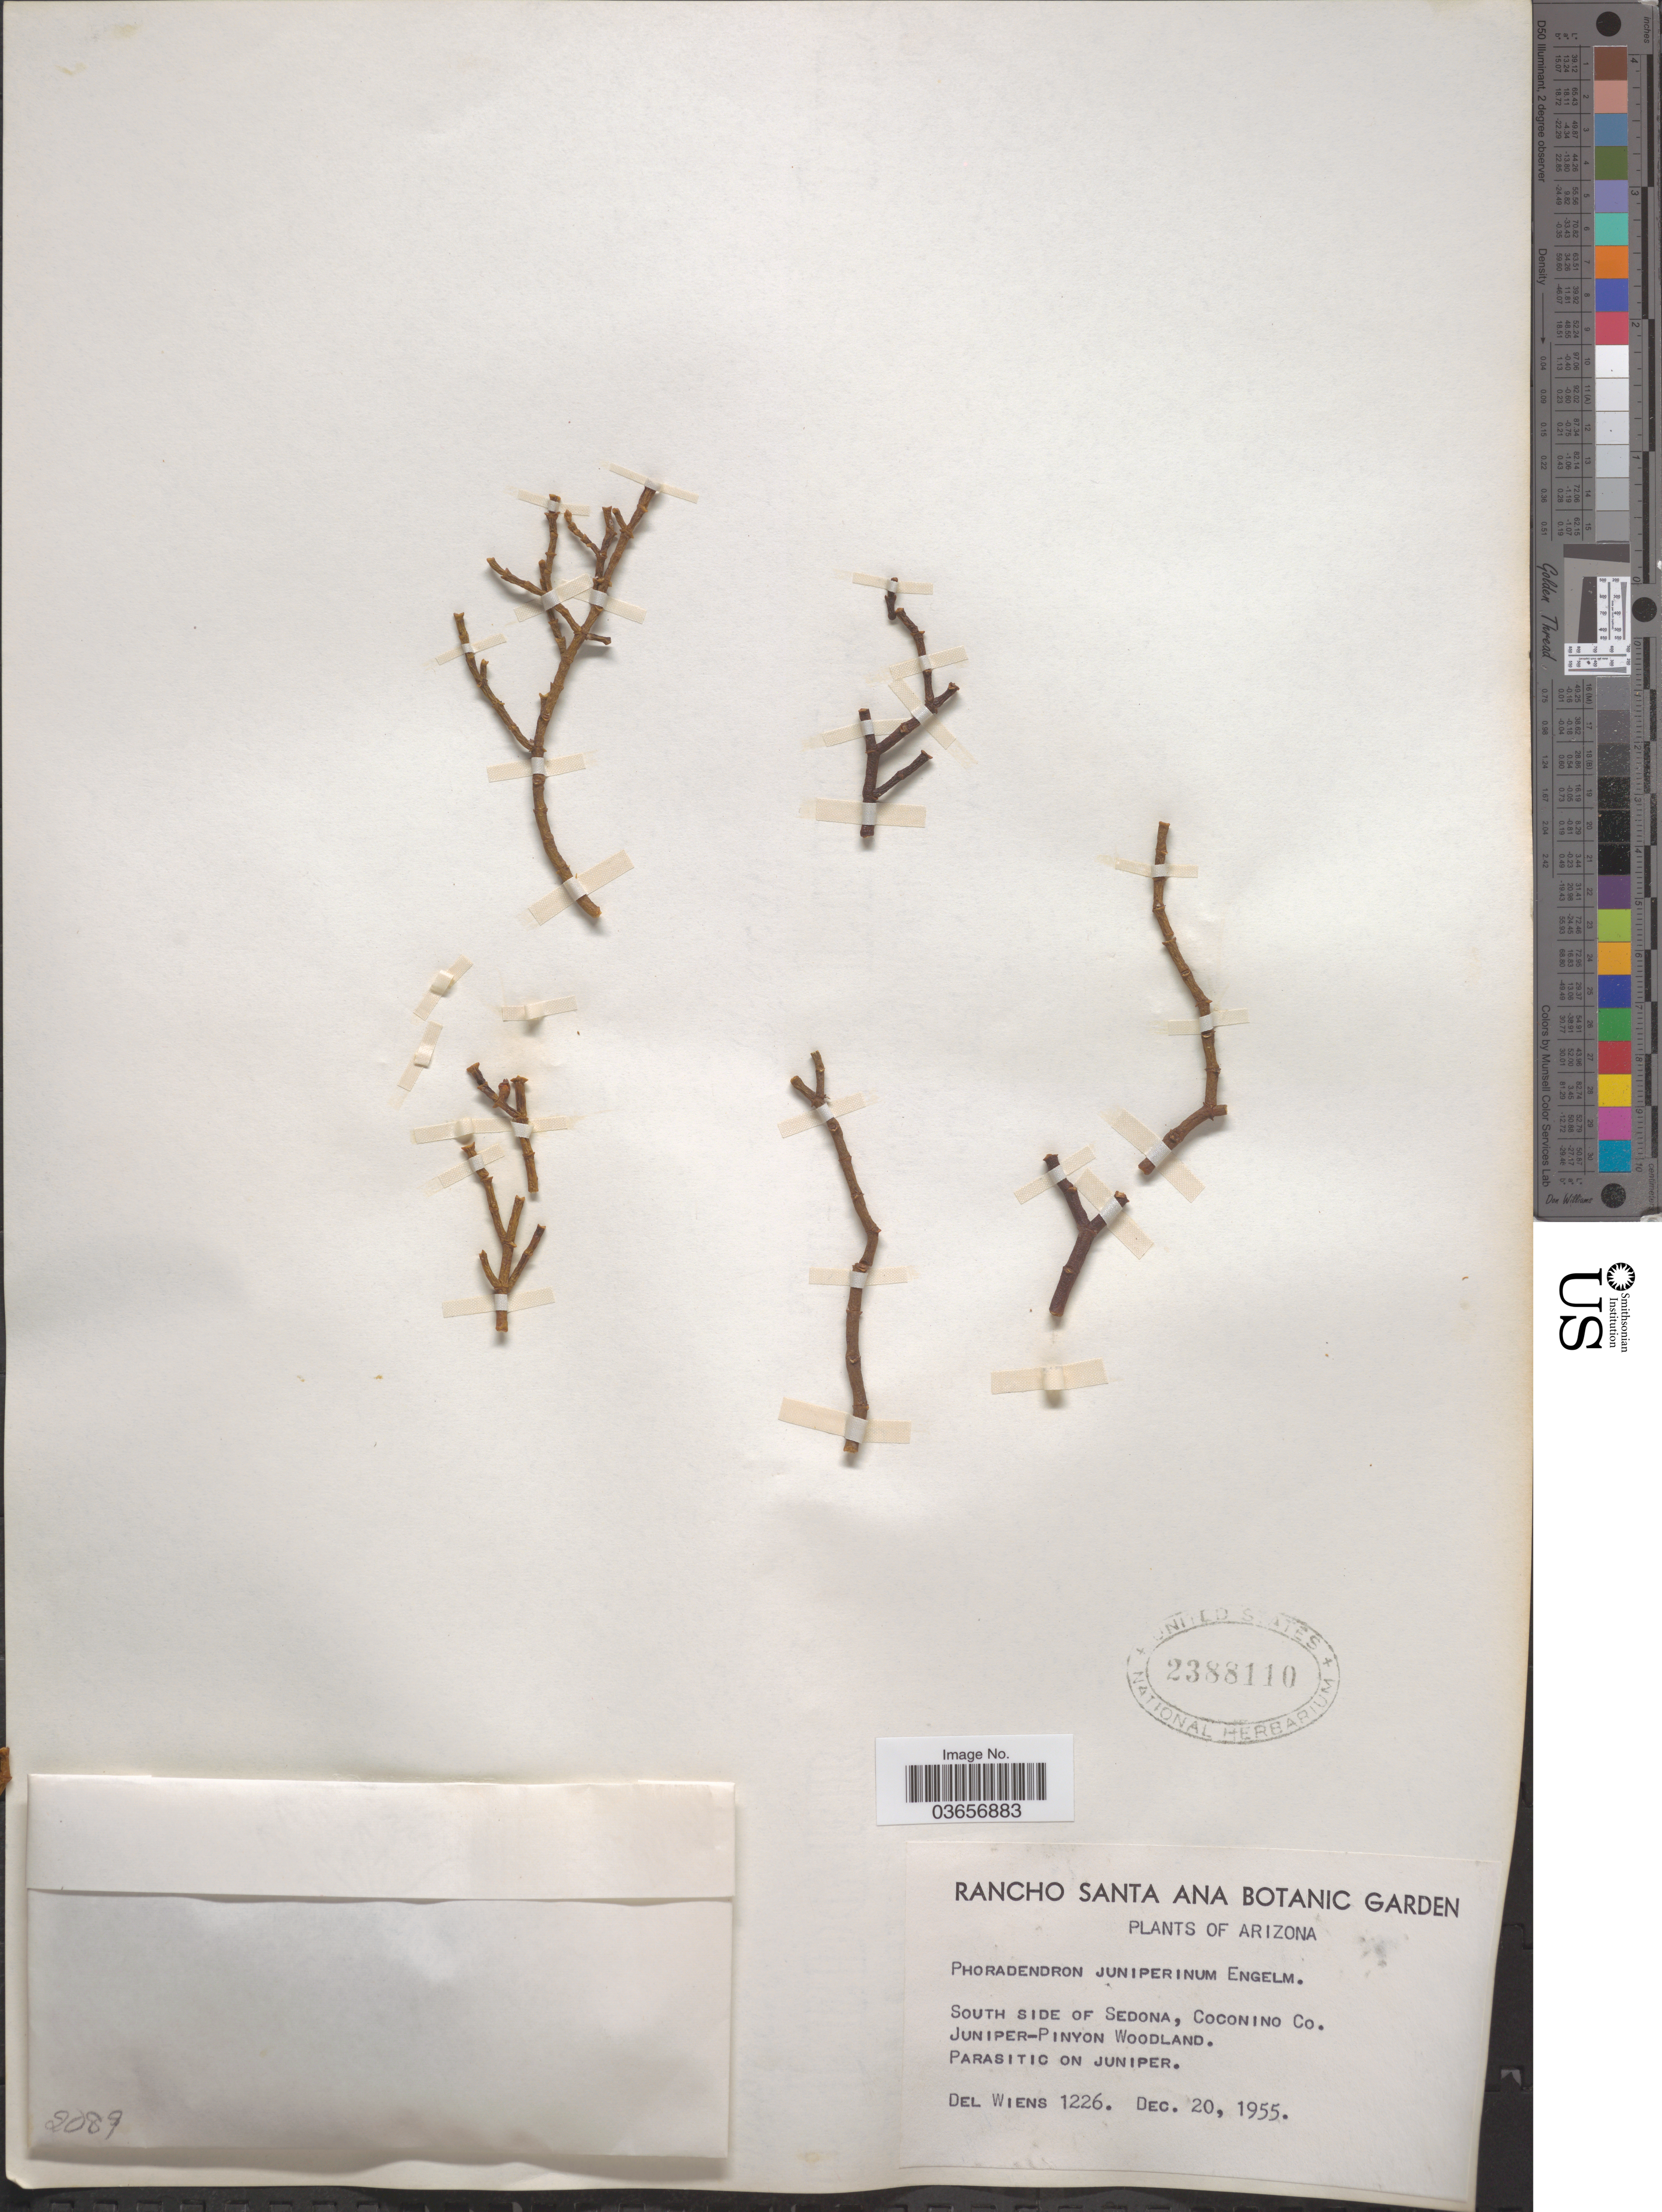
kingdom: Plantae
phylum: Tracheophyta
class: Magnoliopsida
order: Santalales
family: Viscaceae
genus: Phoradendron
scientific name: Phoradendron juniperinum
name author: Engelm. ex A. Gray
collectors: D. Wiens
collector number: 1226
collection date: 1955-12-20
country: United States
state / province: Arizona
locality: South side of Sedona, Coconino Co.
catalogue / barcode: US 2388110